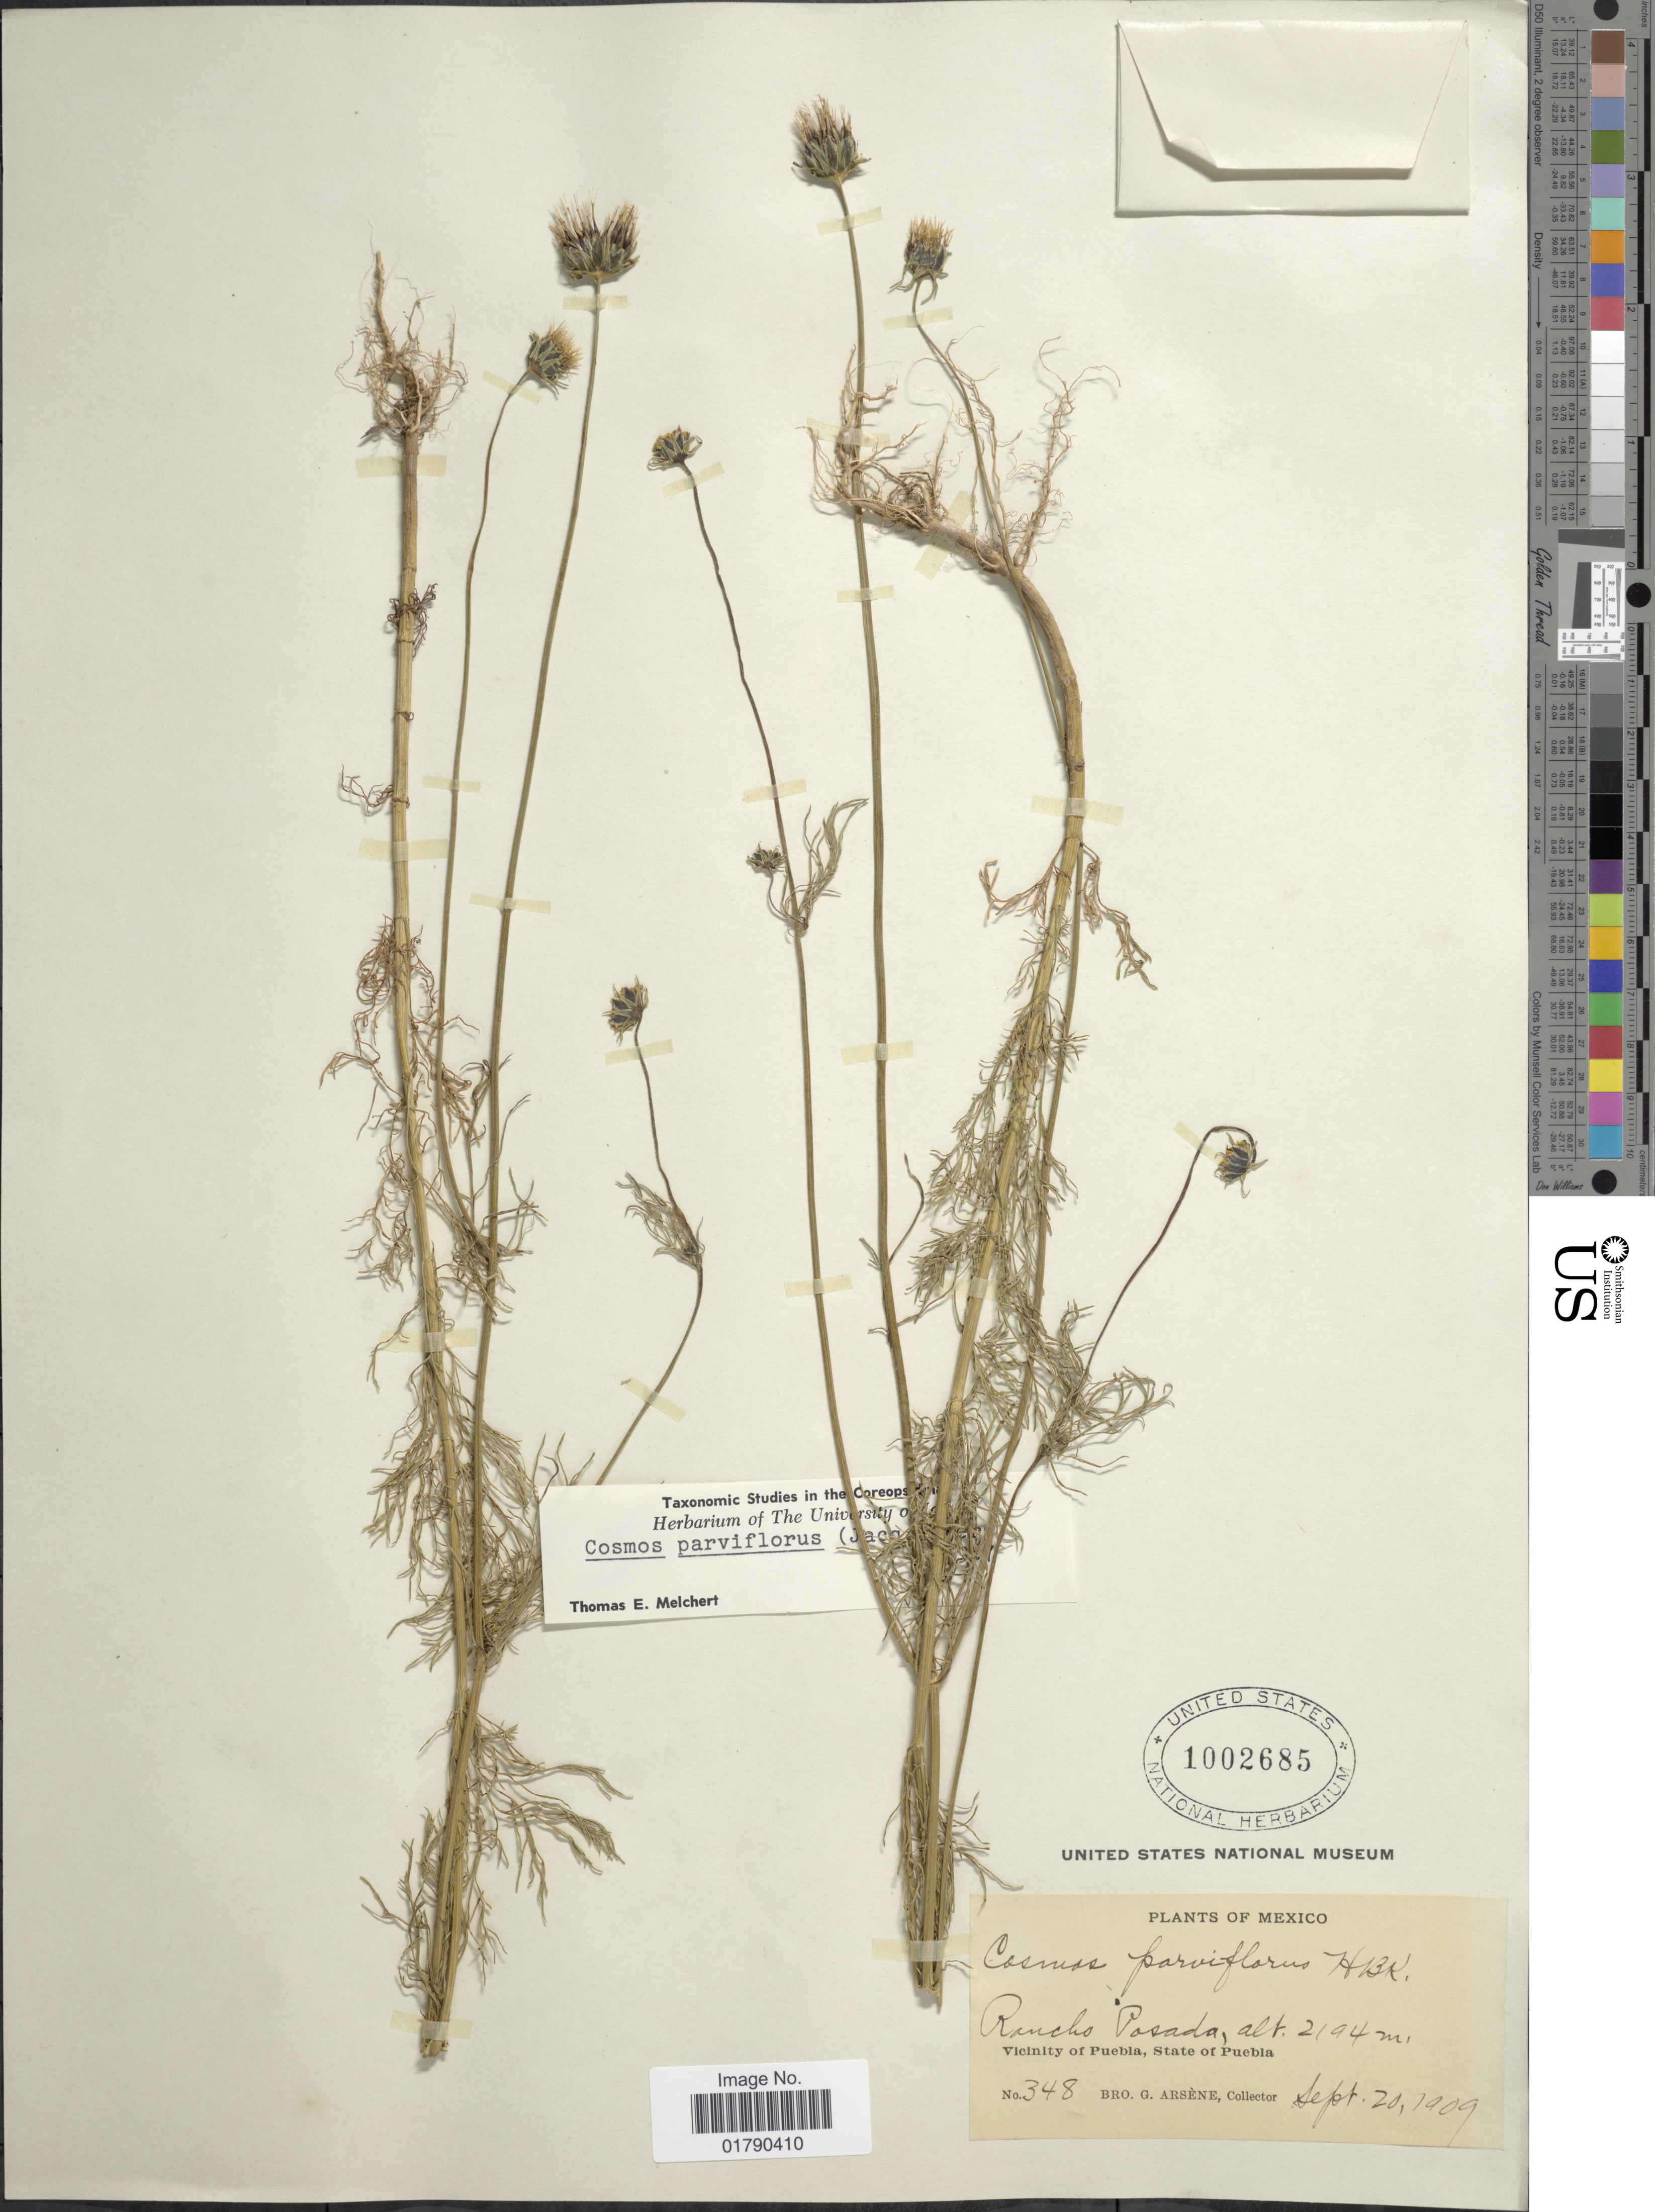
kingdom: Plantae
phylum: Tracheophyta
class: Magnoliopsida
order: Asterales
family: Asteraceae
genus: Cosmos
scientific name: Cosmos parviflorus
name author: (Jacq.) Pers.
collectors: Bro. G. Arsène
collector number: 348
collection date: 1909-09-20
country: Mexico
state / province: Puebla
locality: Rancho Posada, Vicinity of Puebla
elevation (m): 2194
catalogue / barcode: US 1002685